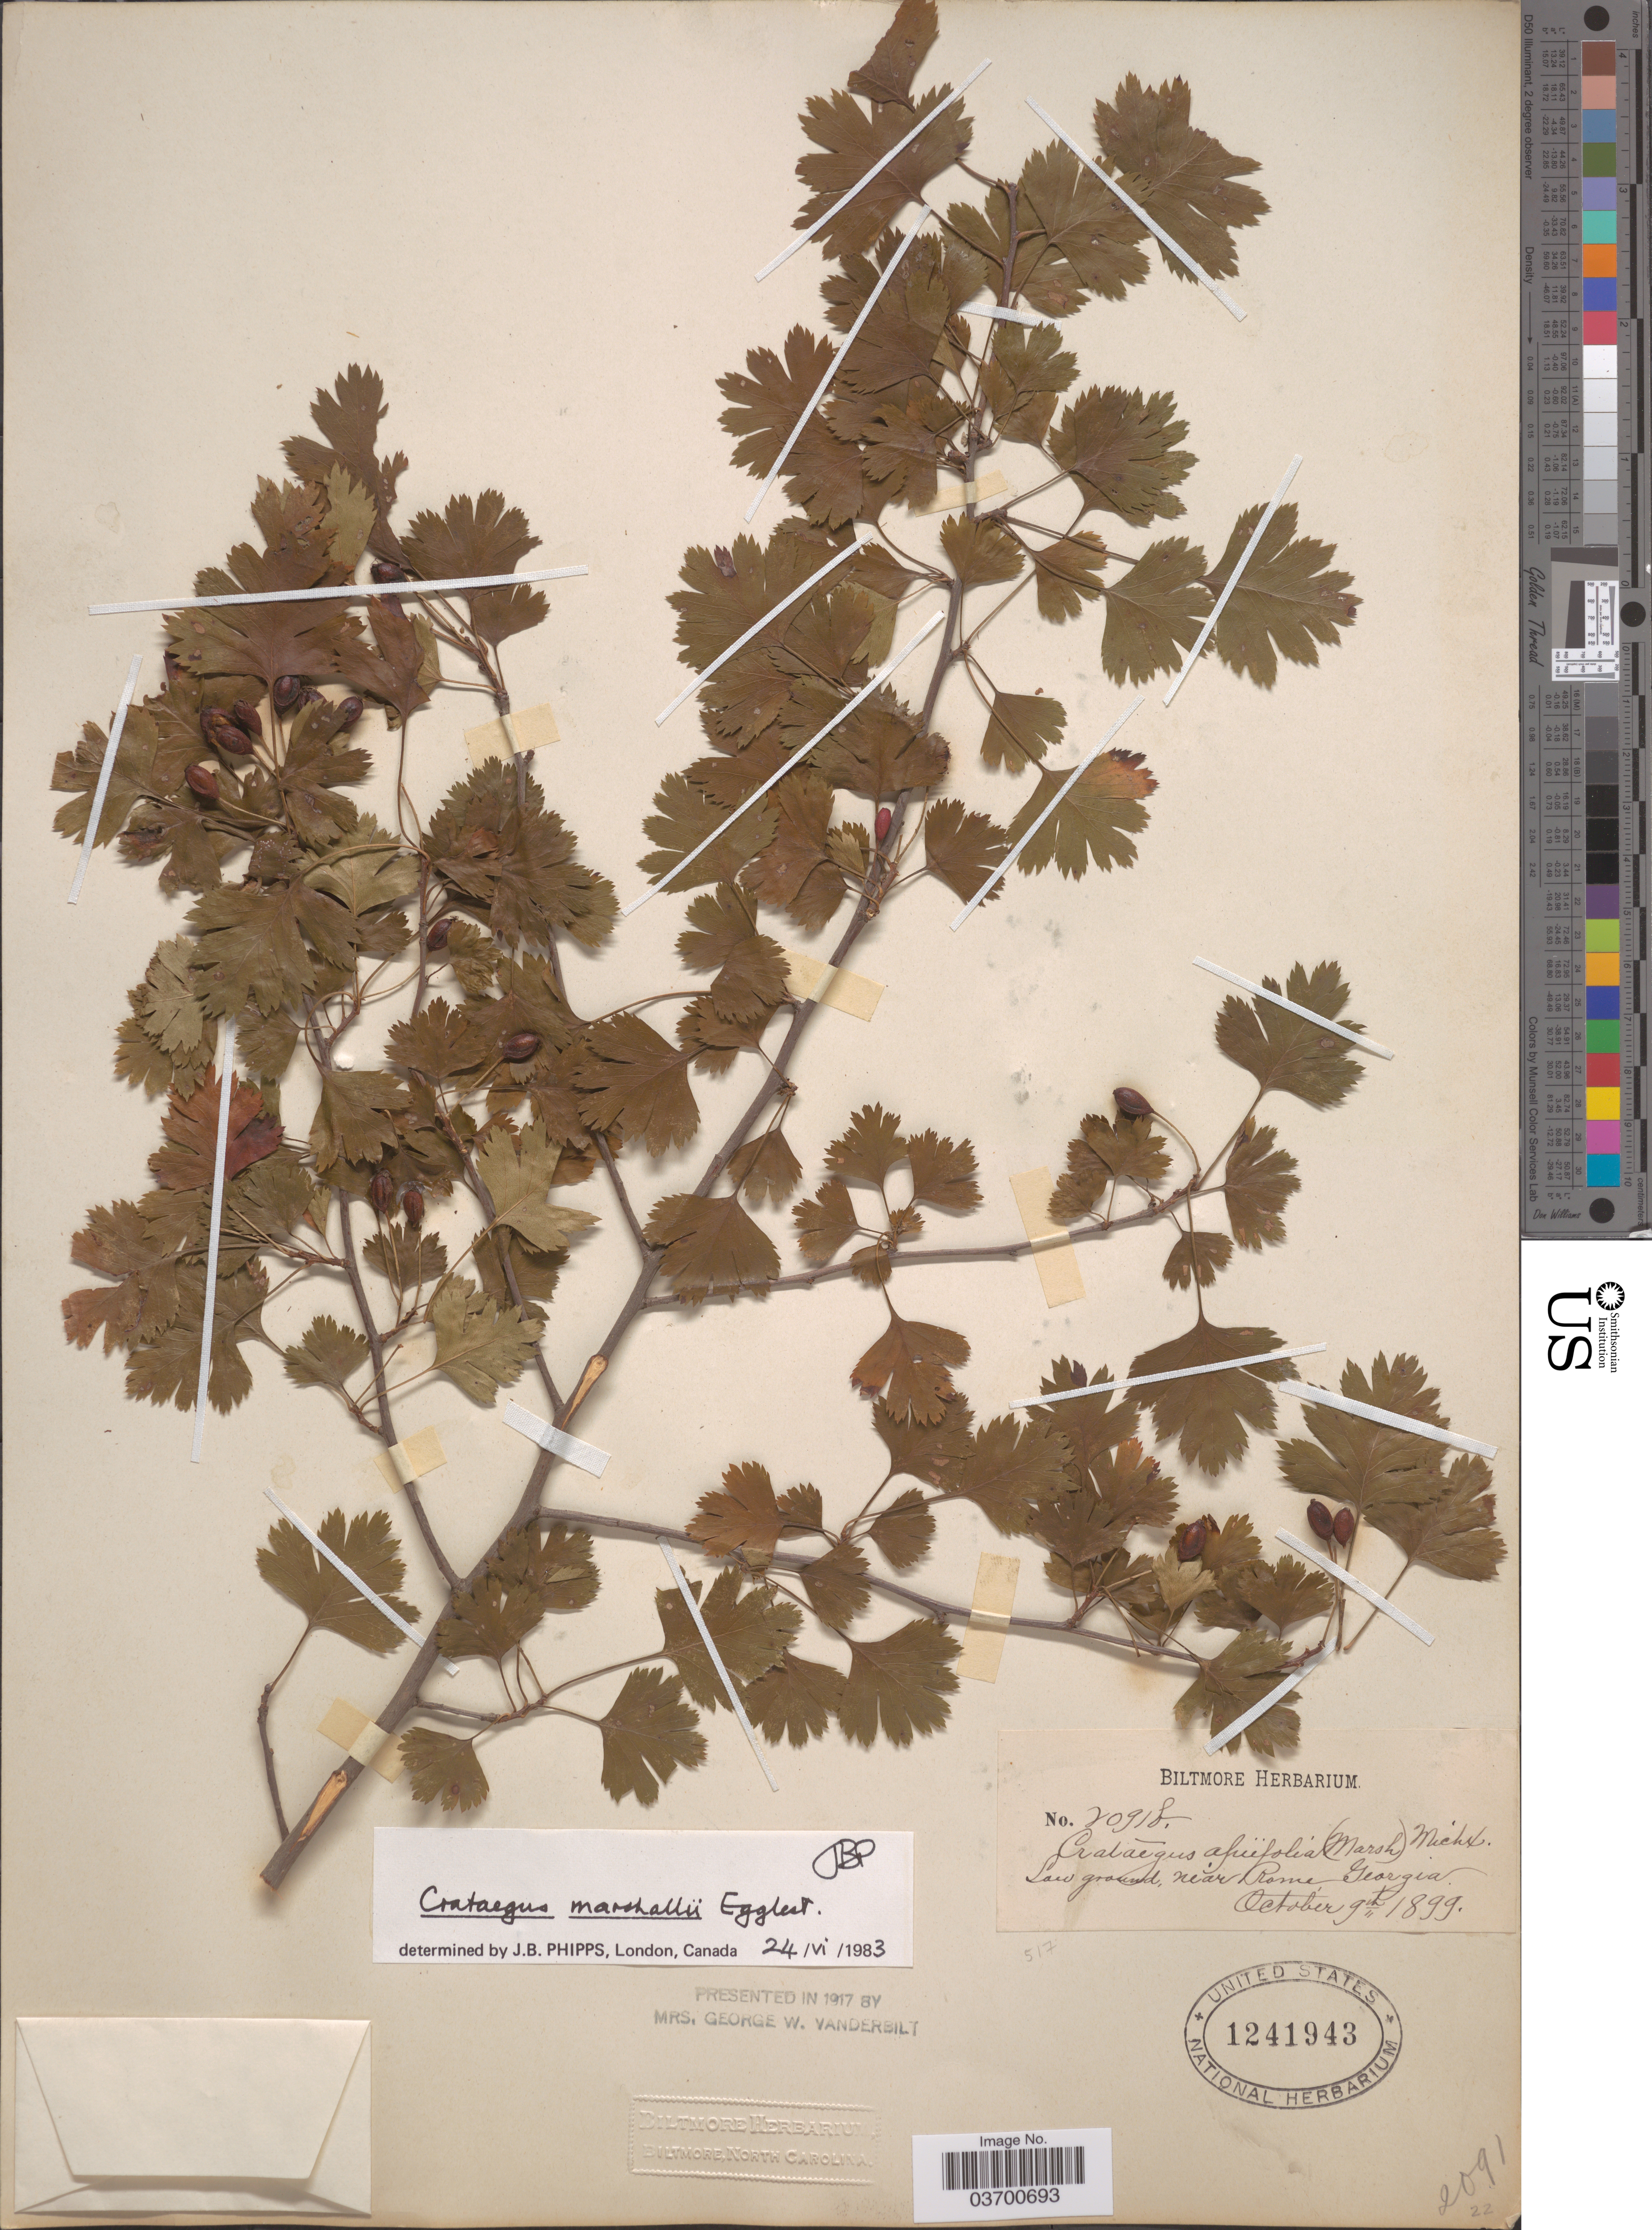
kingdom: Plantae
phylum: Tracheophyta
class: Magnoliopsida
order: Rosales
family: Rosaceae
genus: Crataegus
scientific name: Crataegus marshallii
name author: Eggl.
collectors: ex herb. Biltmore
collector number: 2091f*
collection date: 1899-10-09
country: United States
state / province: Georgia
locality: Near Rome.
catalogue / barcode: US 1241943